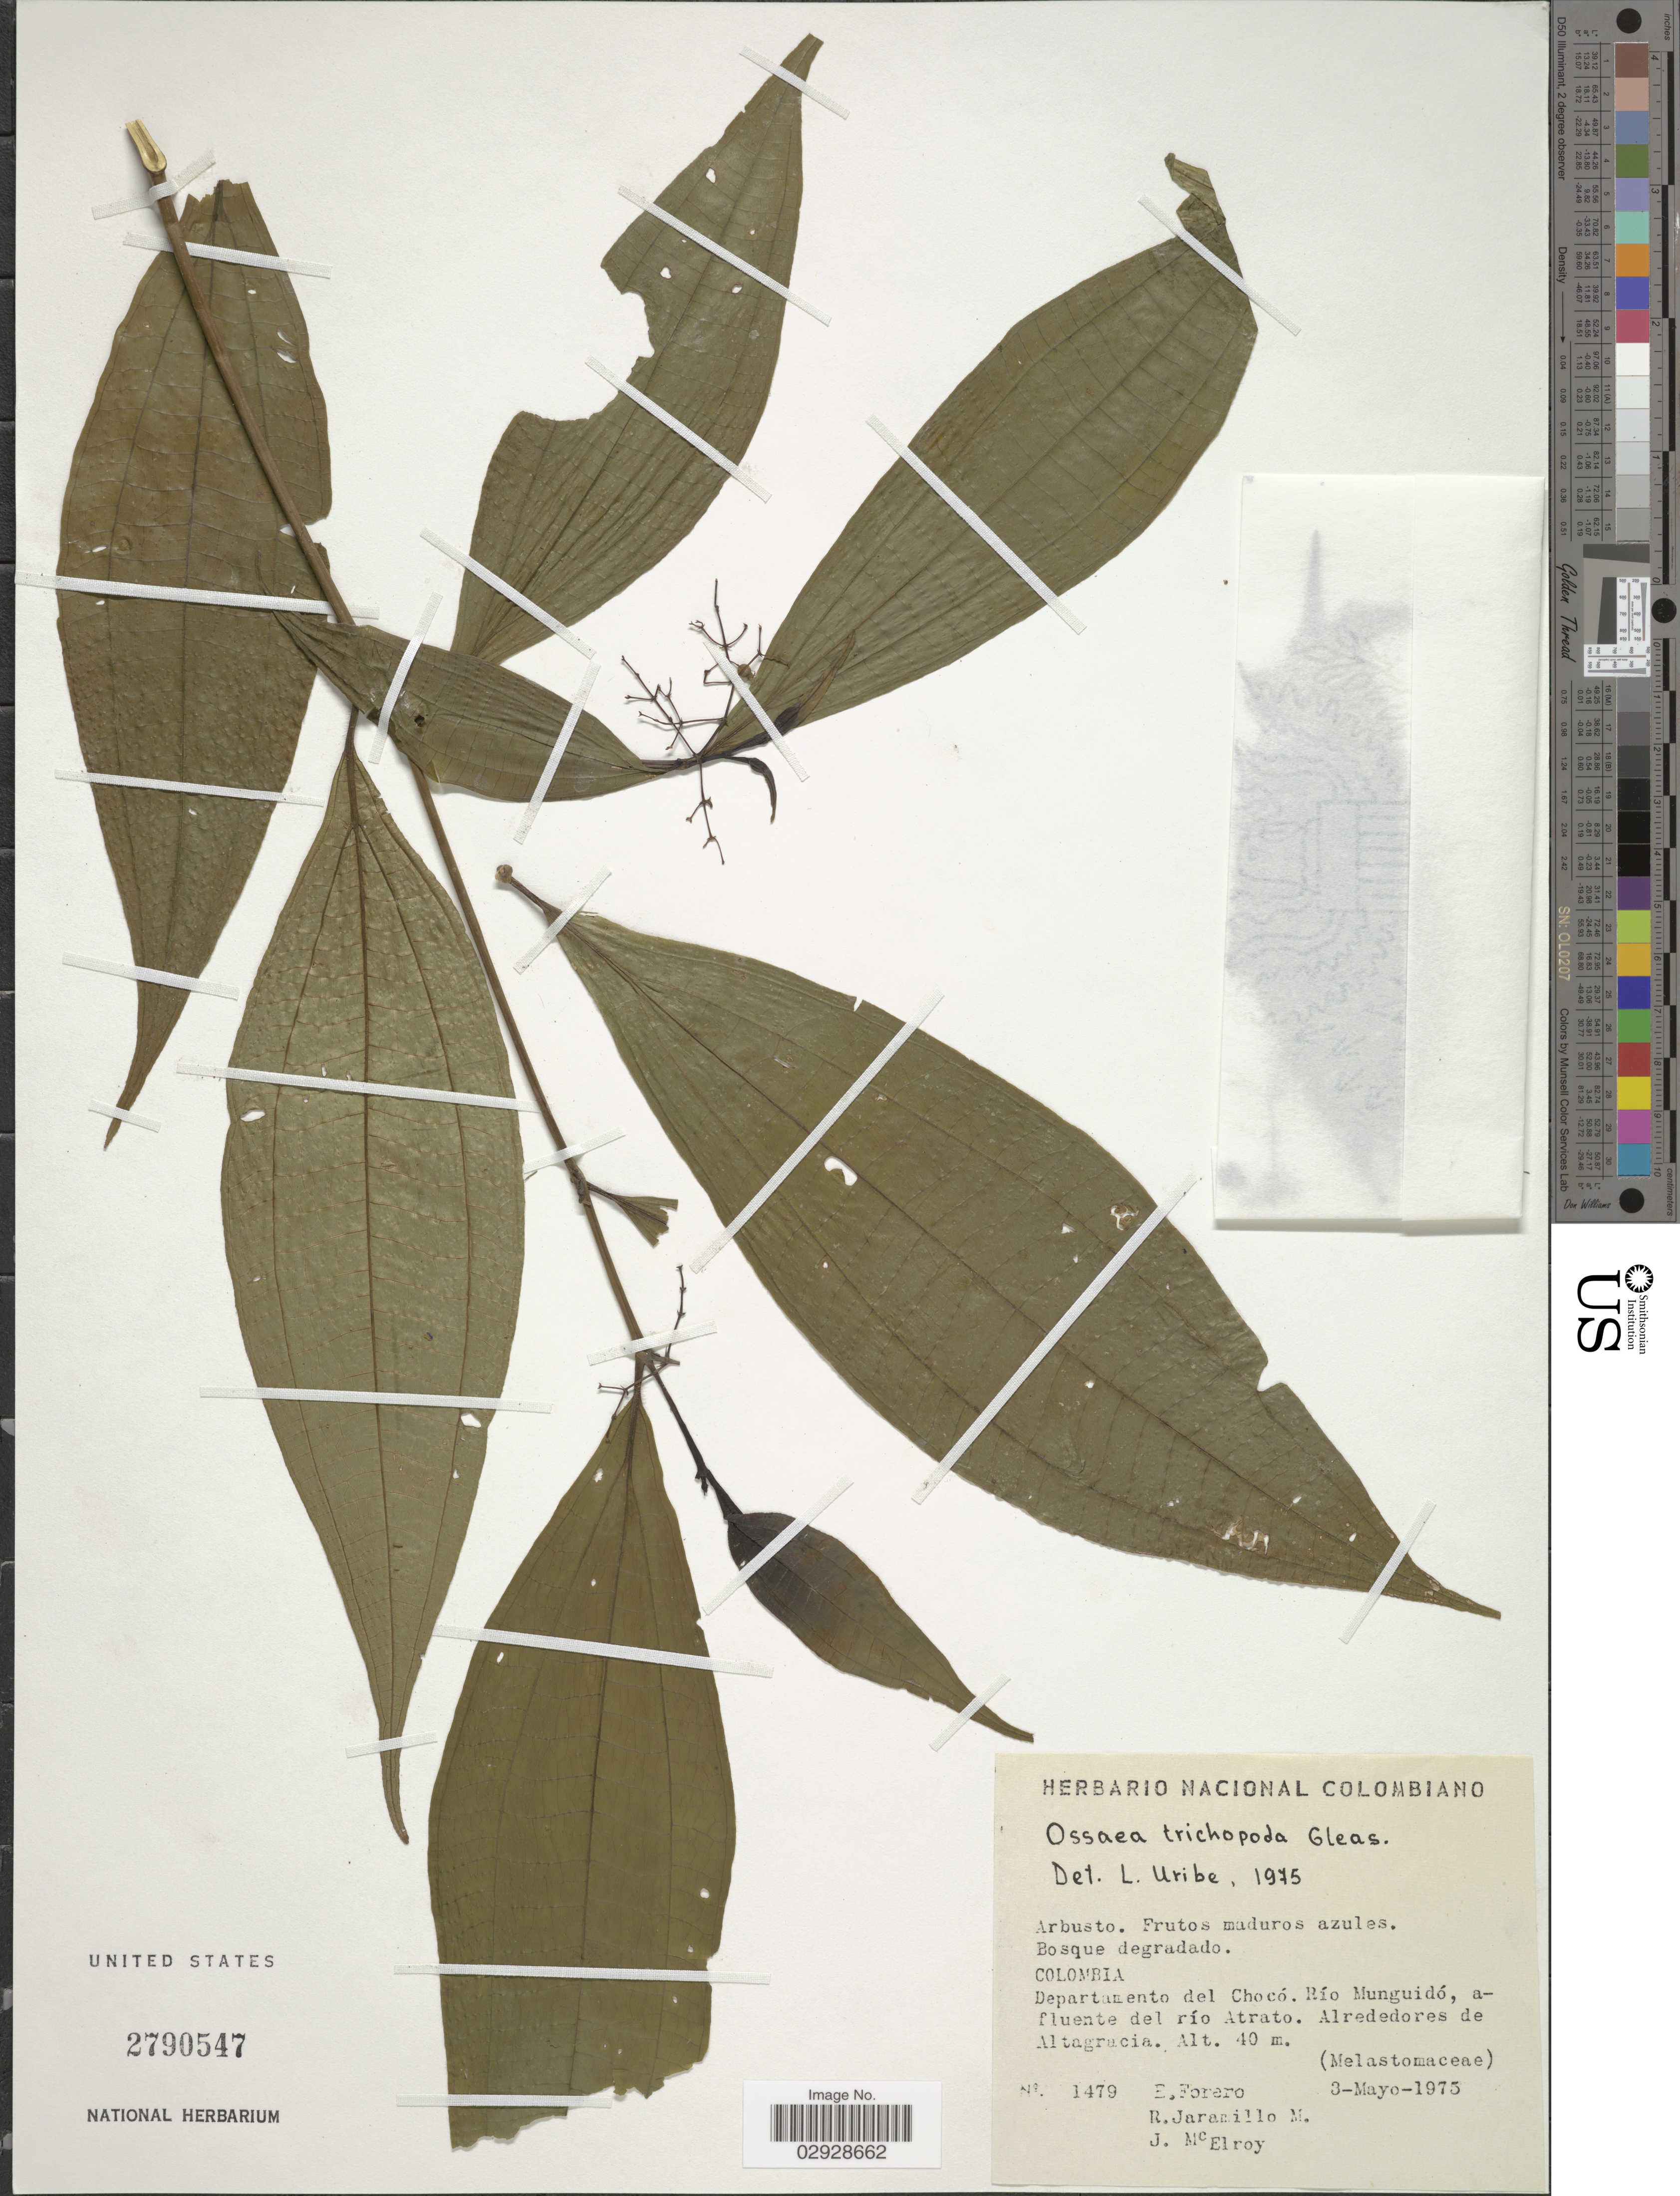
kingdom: Plantae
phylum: Tracheophyta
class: Magnoliopsida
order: Myrtales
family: Melastomataceae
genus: Leandra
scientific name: Leandra chaetodon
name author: (DC.) Cogn.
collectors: E. Forero, R. Jaramillo M. & J. B. McElroy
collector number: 1479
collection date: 1975-05-03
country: Colombia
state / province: Chocó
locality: Departamento del Chocó. Río Munguidó, afluente del río Atrato. Alrededores de Altagracia.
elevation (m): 40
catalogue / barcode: US 2790547